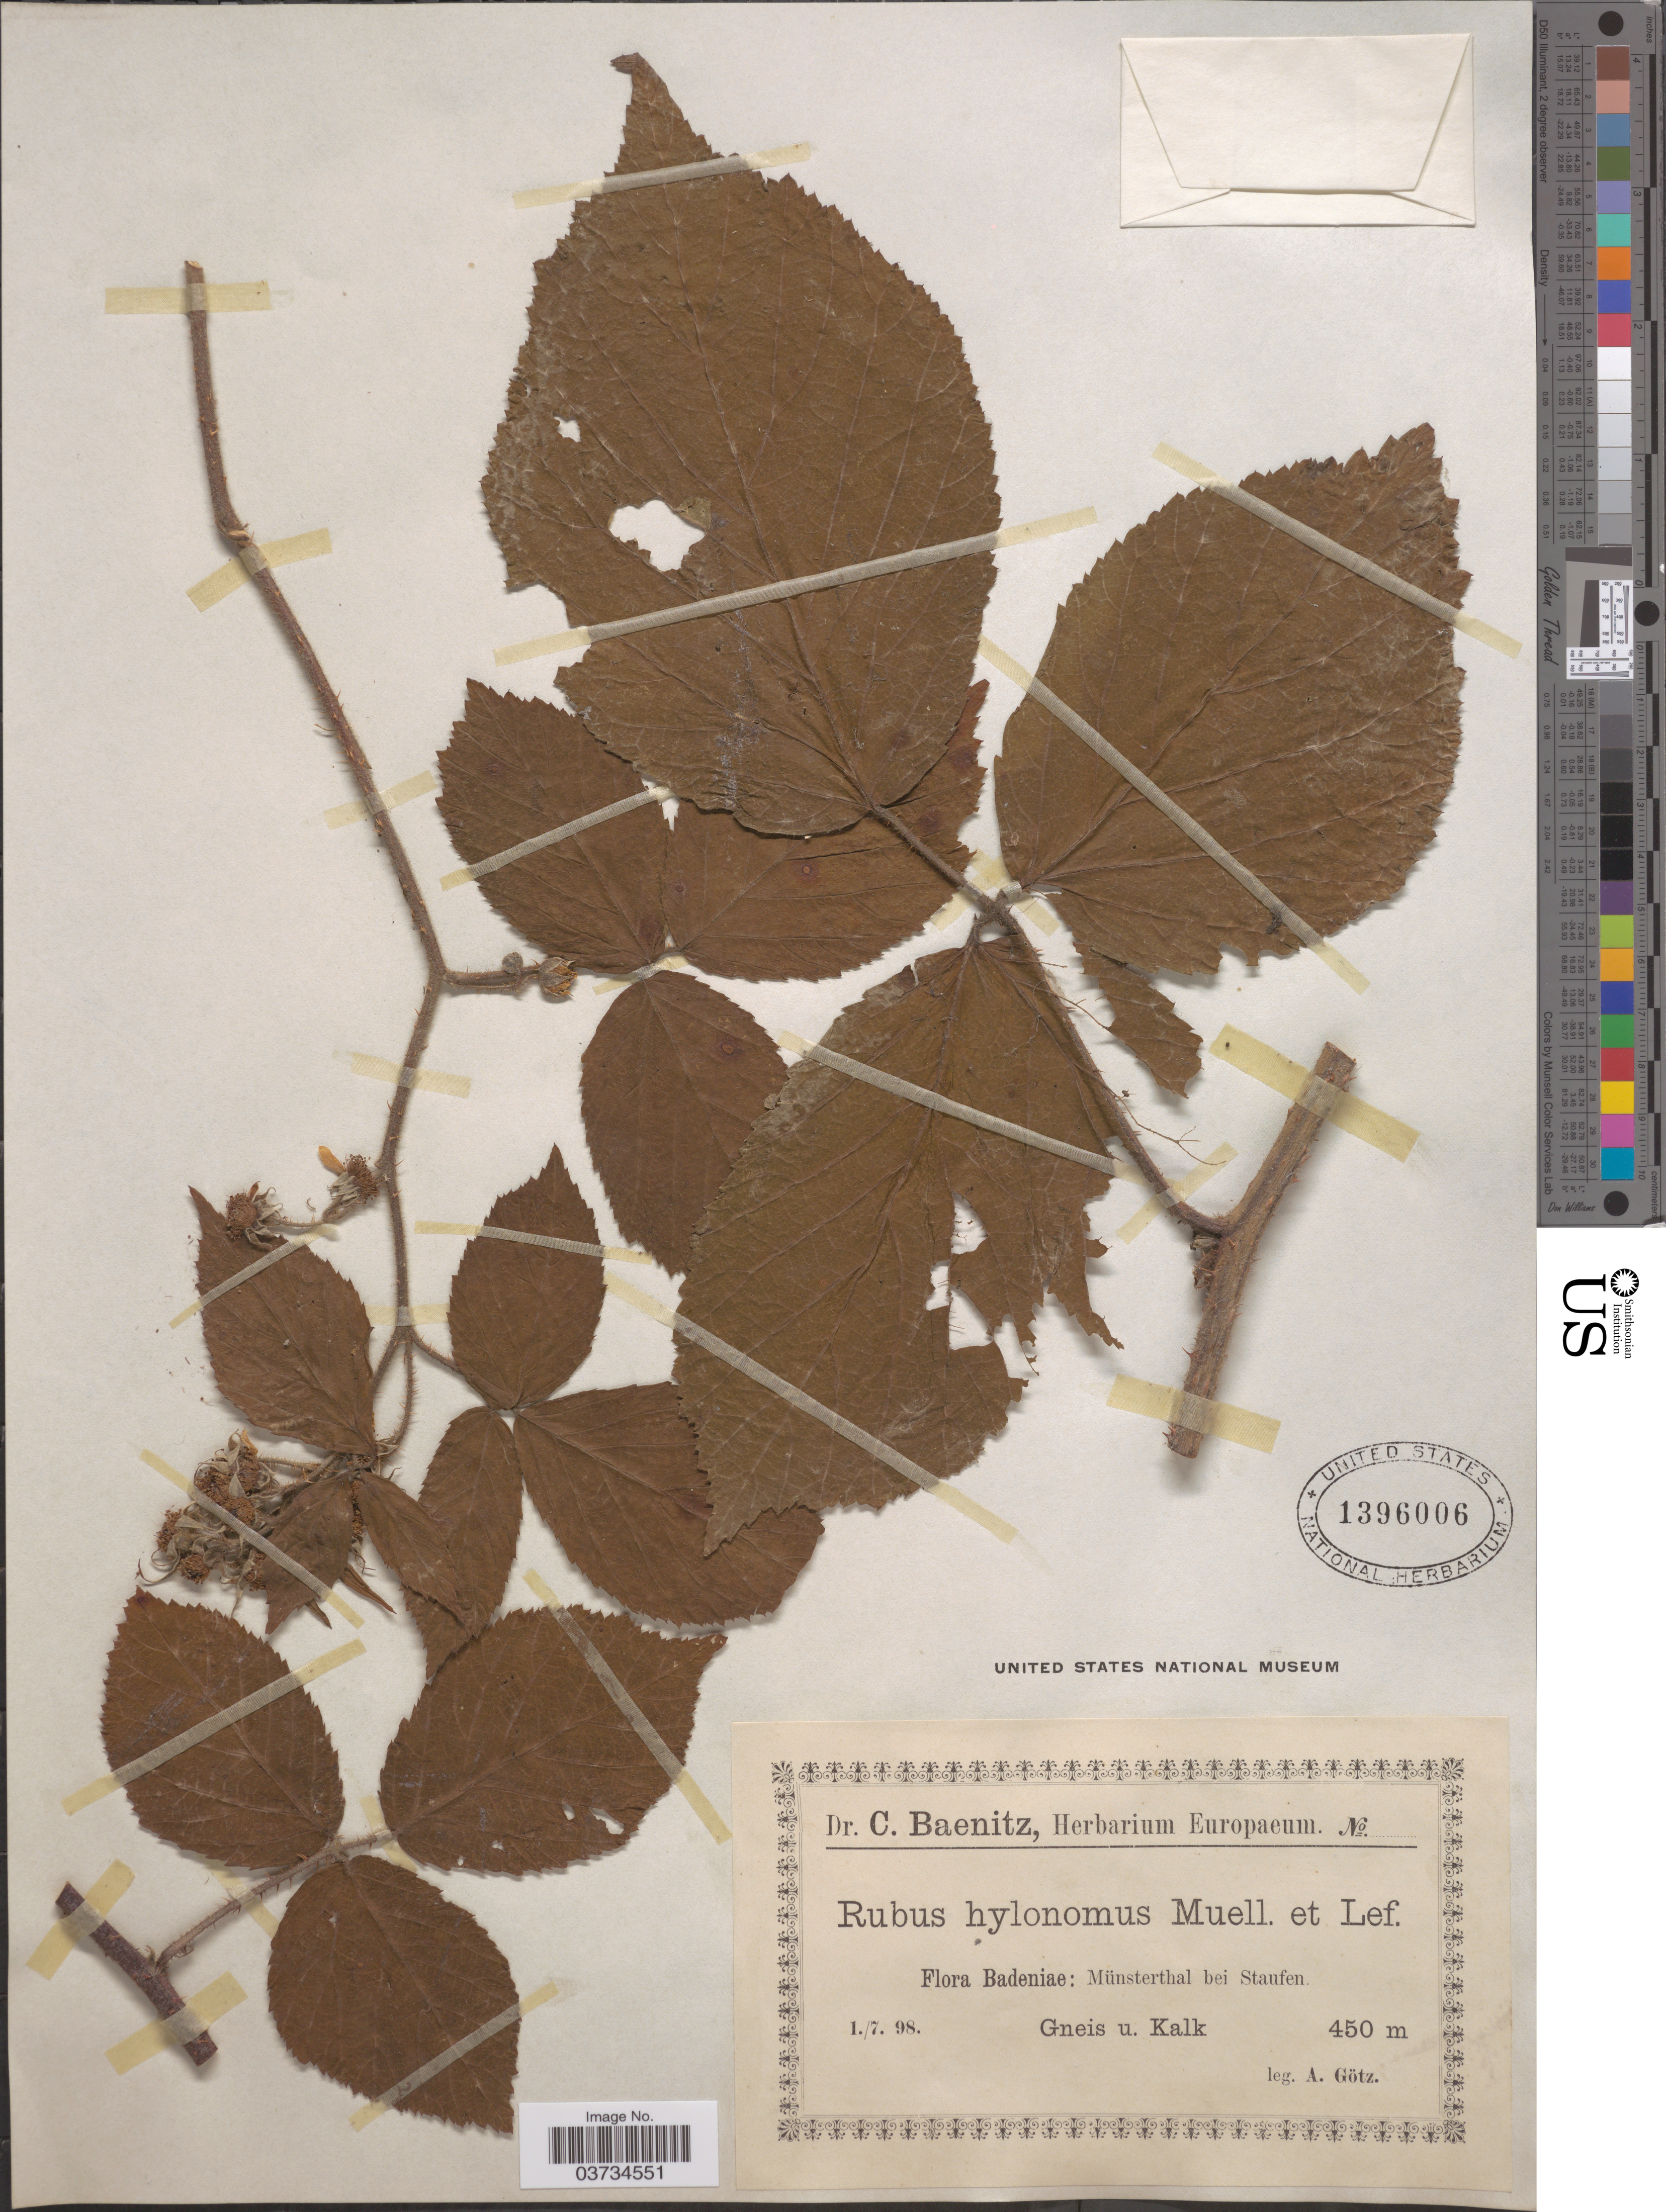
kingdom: Plantae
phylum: Tracheophyta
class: Magnoliopsida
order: Rosales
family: Rosaceae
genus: Rubus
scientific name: Rubus hylonomus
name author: Lefèvre & P.J. Müll.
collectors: A. Götz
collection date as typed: Transcribed d/m/y: 1/7/98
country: Germany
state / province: Baden-Württemberg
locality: Badeniae: Münsterthal bei Staufen.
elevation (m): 450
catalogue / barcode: US 1396006